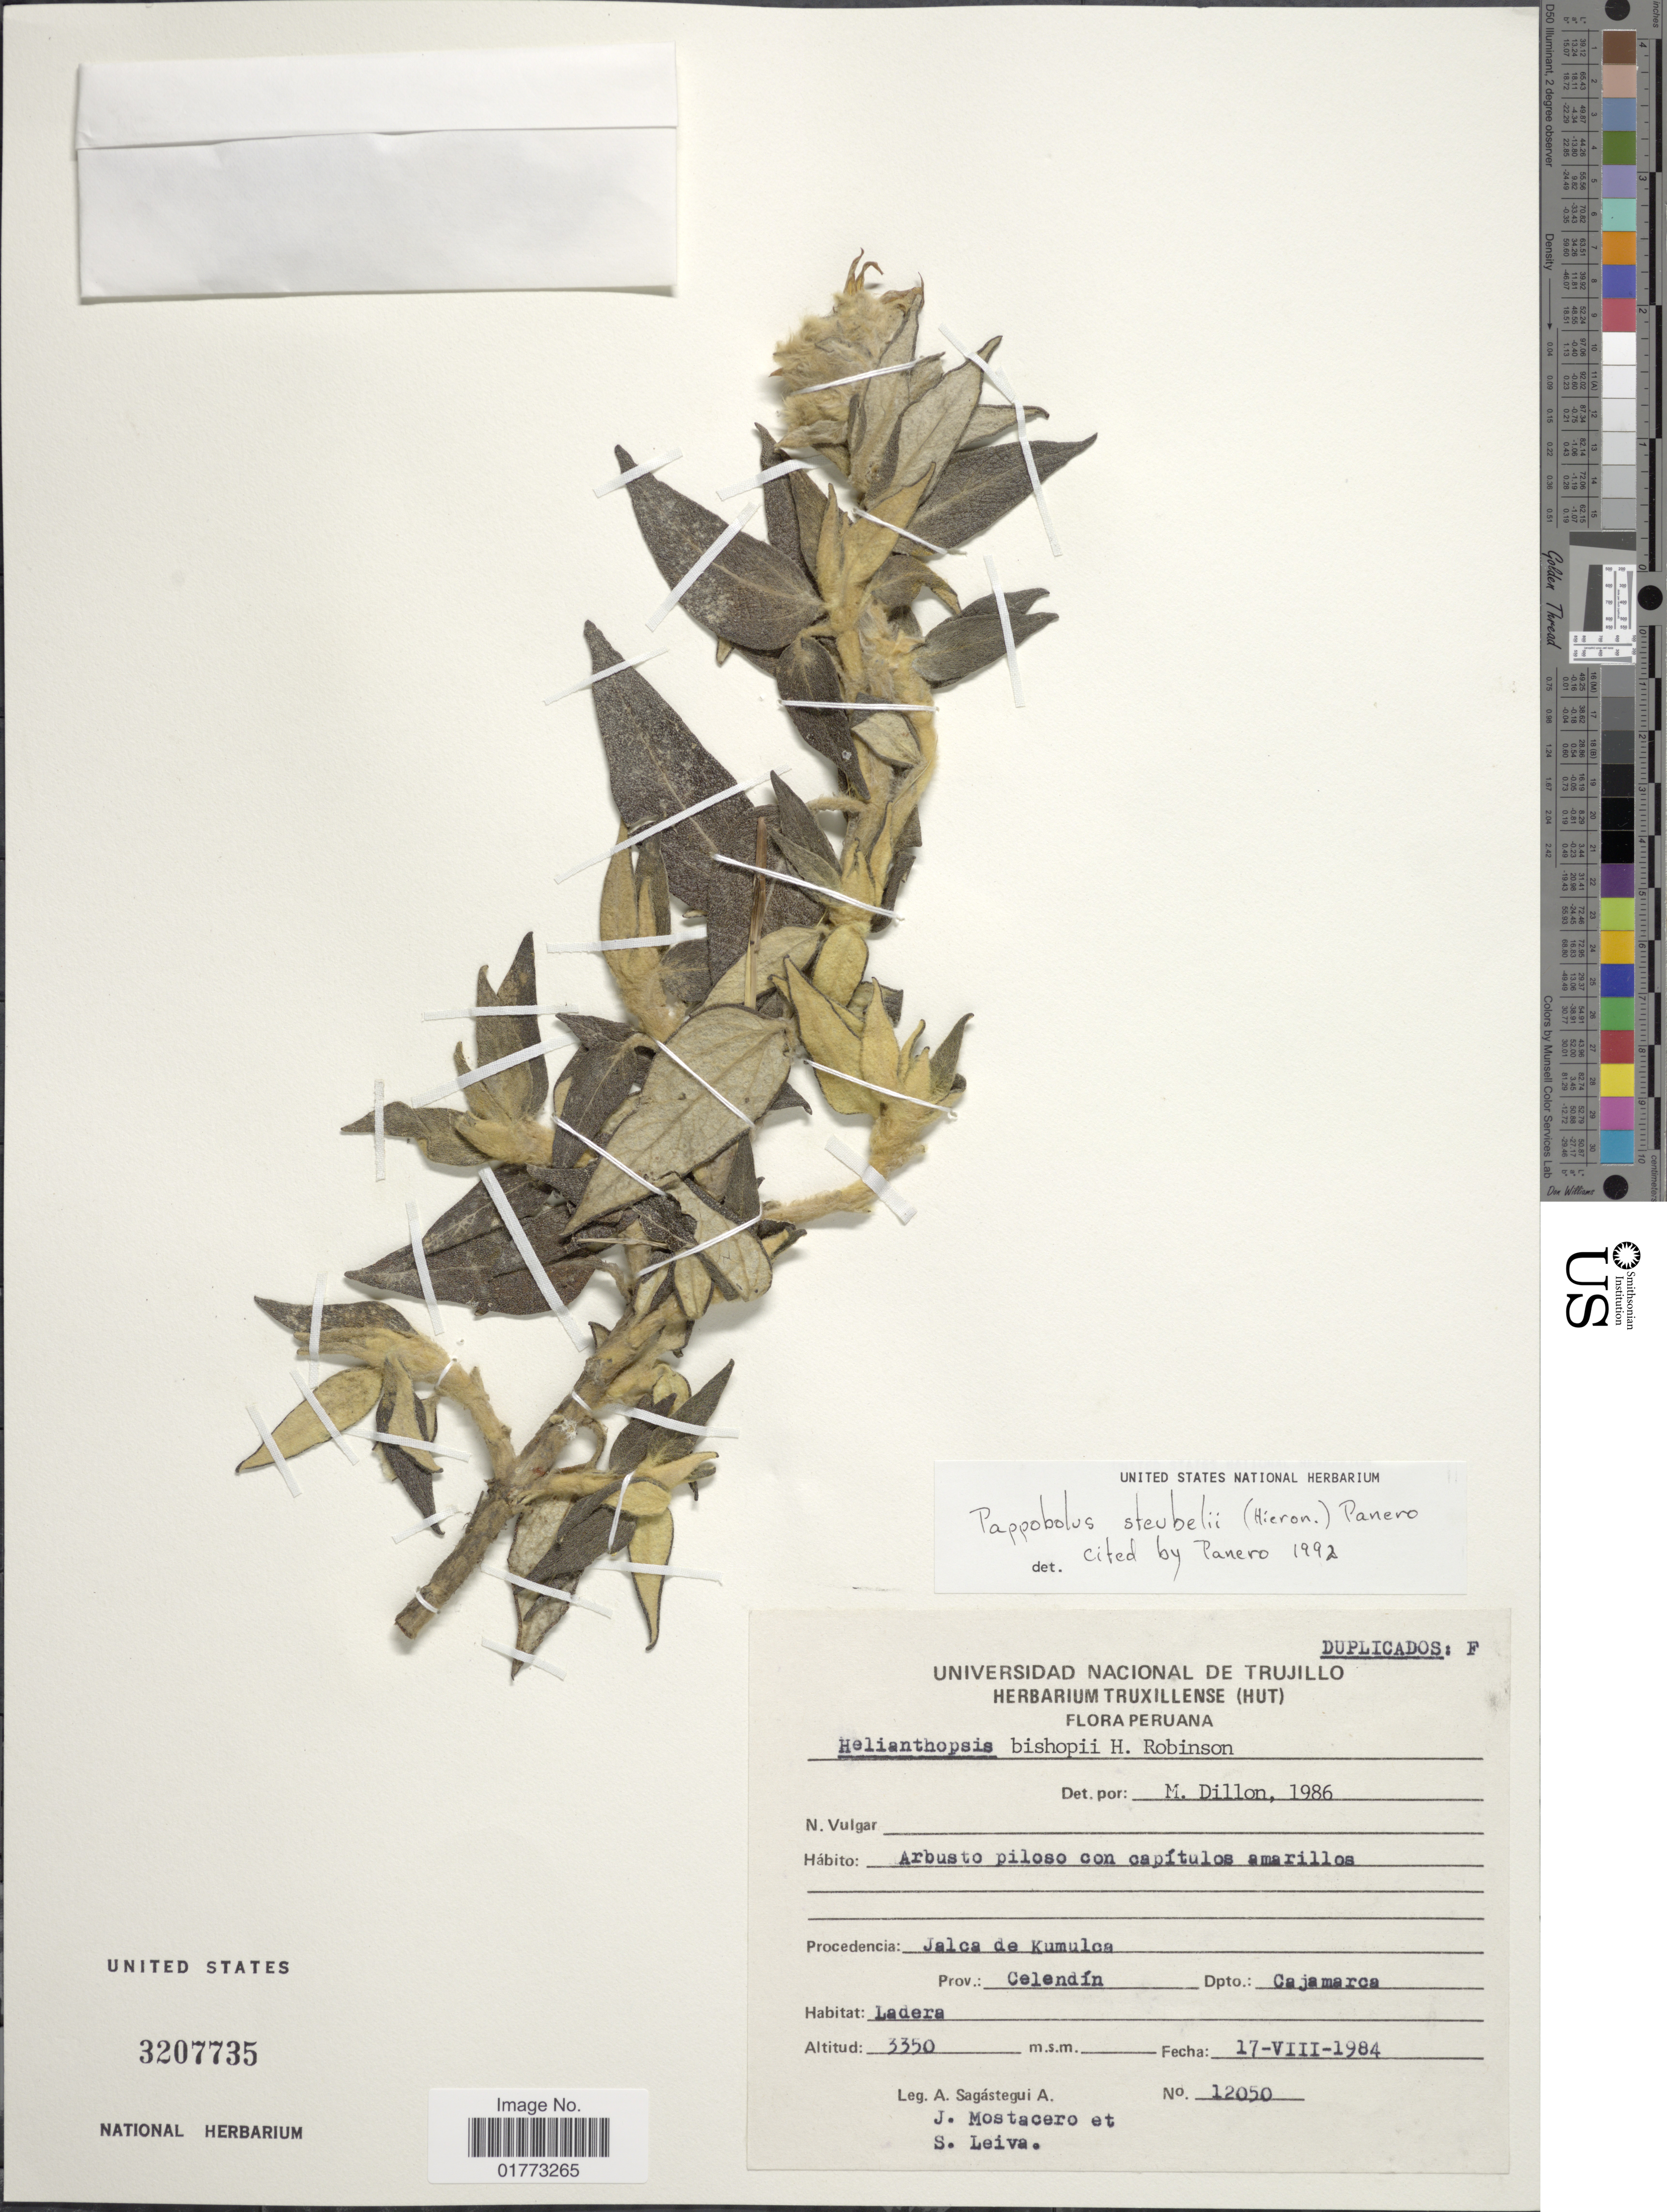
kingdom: Plantae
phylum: Tracheophyta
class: Magnoliopsida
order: Asterales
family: Asteraceae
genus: Pappobolus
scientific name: Pappobolus stuebelii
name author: (Hieron.) Panero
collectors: A. Sagástegui A., J. Mostacero & S. Leiva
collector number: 12050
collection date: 1984-08-17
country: Peru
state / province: Cajamarca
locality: Procedencia: Jalca de Kumulca, Prov.: Celendín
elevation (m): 3350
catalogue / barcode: US 3207735